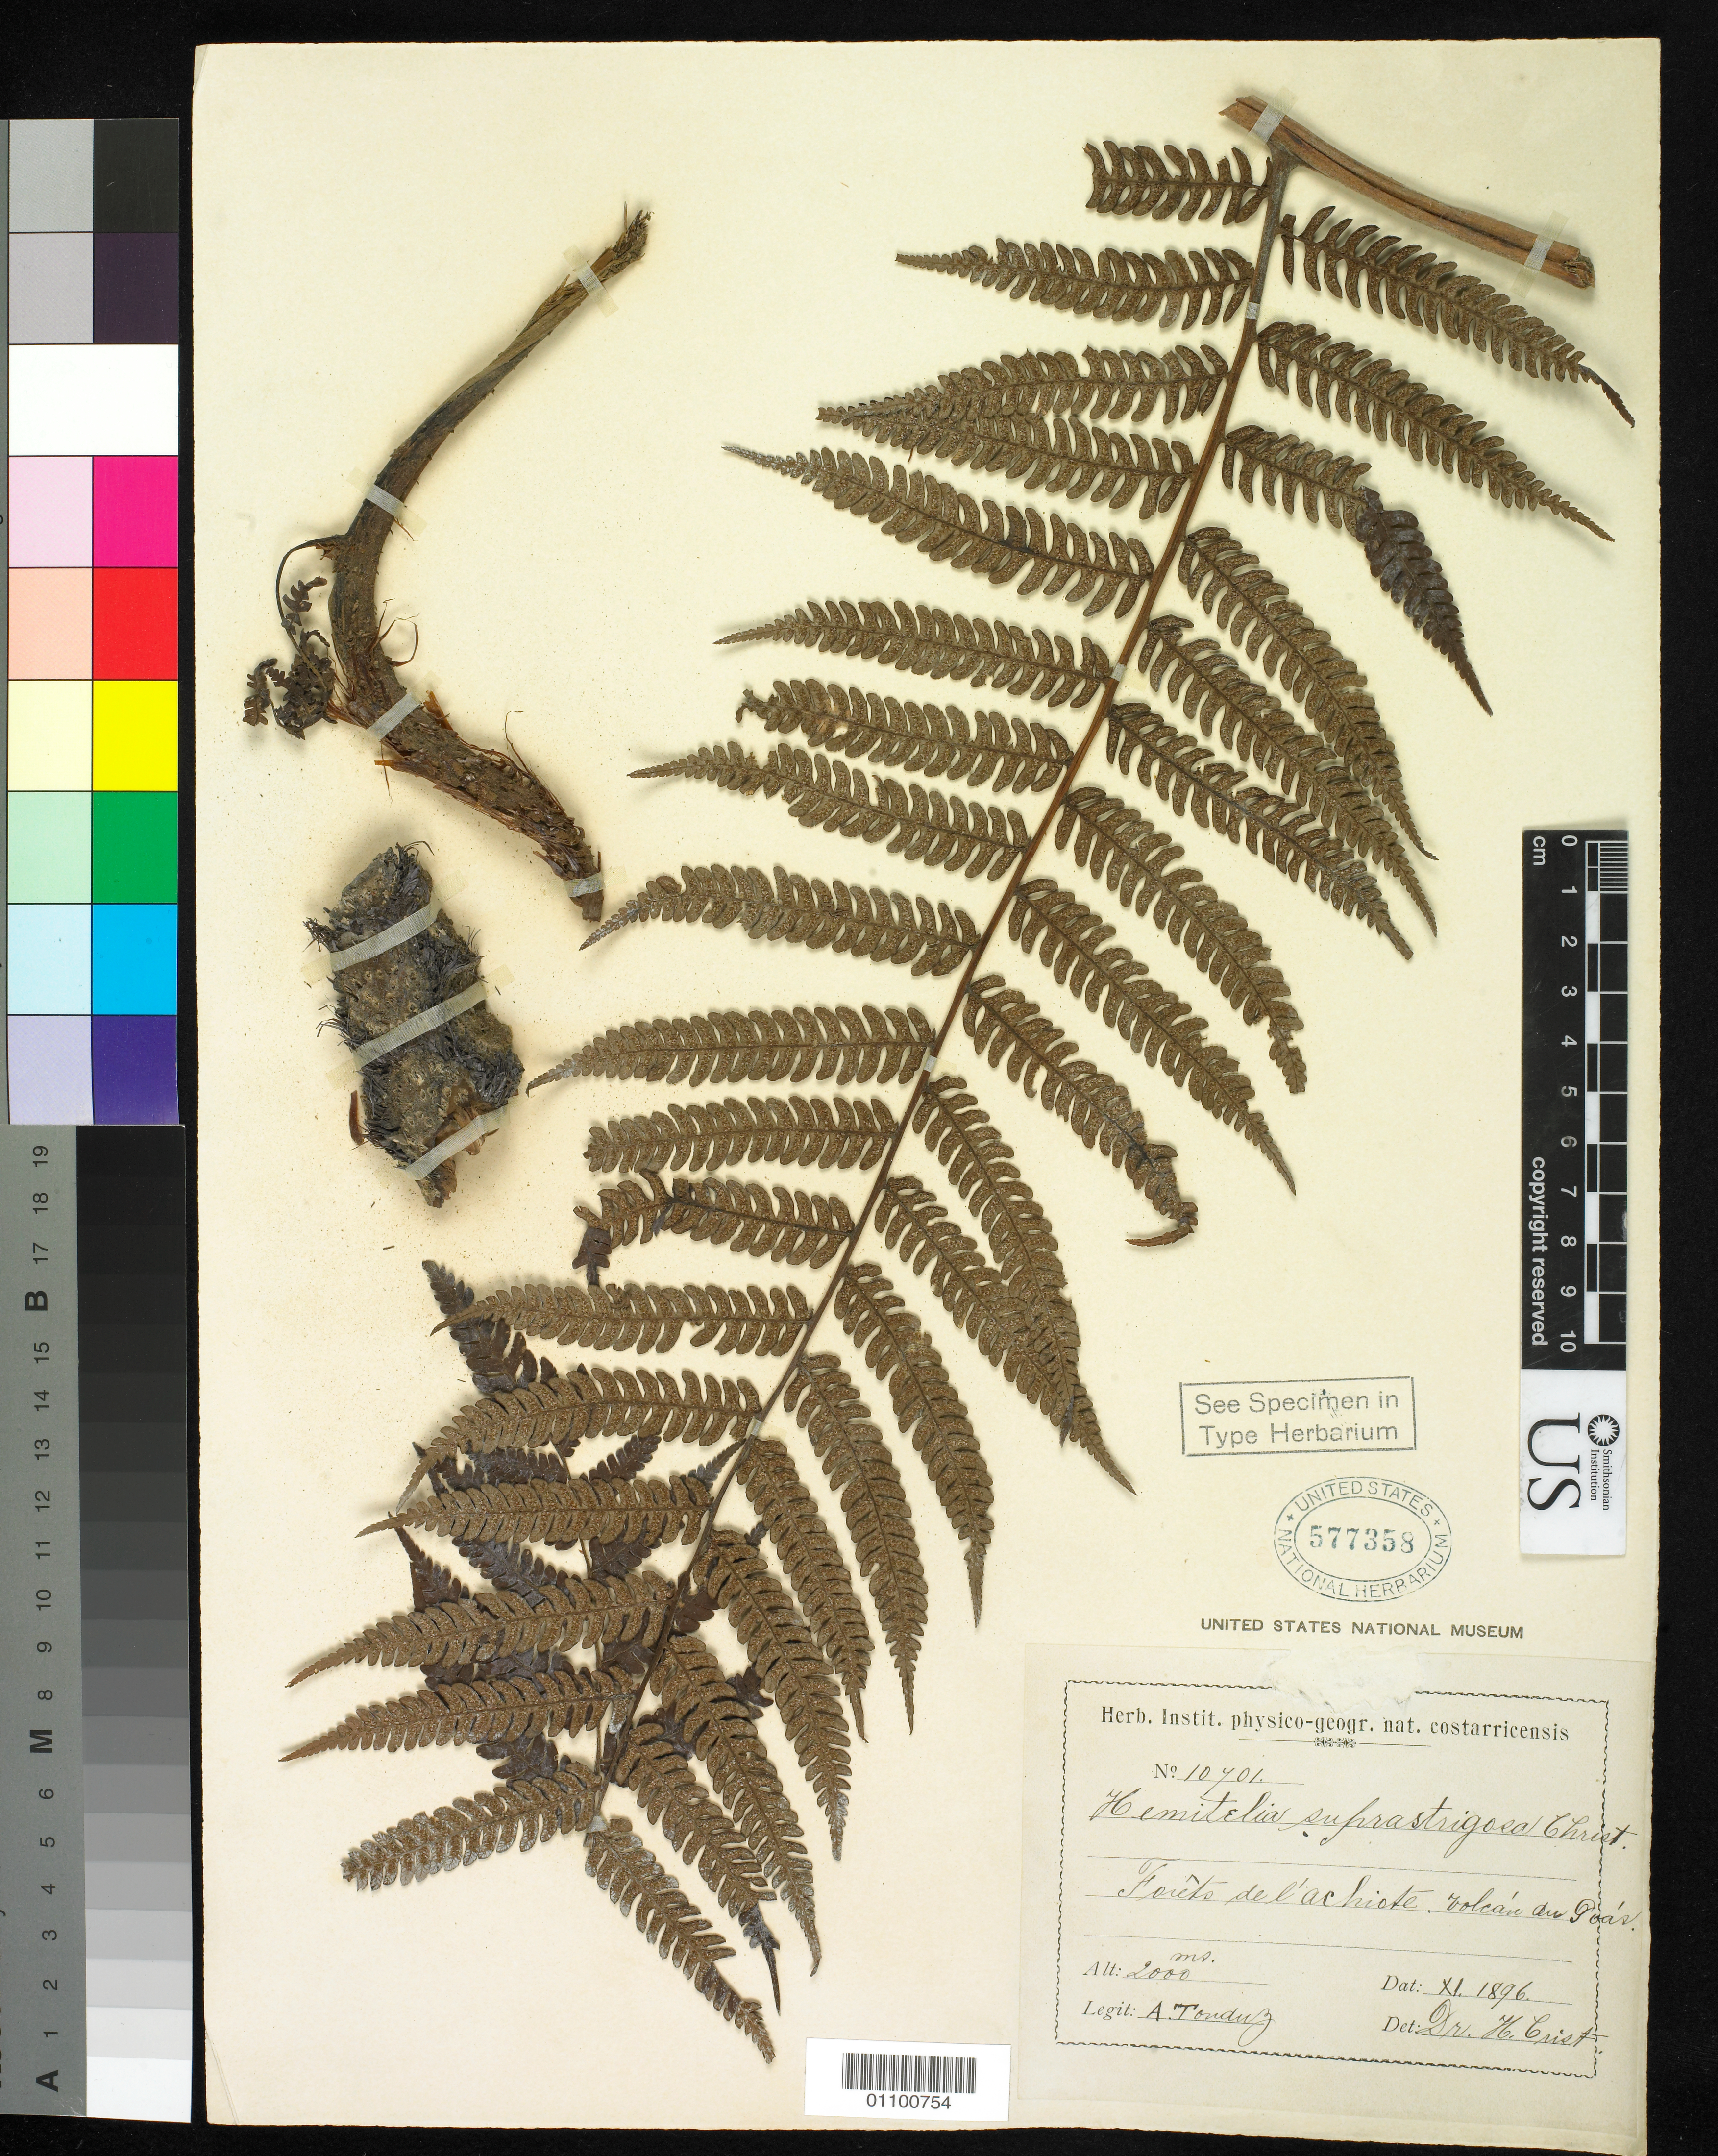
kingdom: Plantae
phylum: Tracheophyta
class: Polypodiopsida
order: Cyatheales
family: Cyatheaceae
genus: Hemitelia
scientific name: Hemitelia suprastrigosa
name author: Christ in Pittier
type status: Isotype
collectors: A. Tonduz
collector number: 10701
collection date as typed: Nov 1896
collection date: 1896-11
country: Costa Rica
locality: Forêts de l'Achiote (Poas).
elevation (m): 2000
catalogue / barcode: US 577358